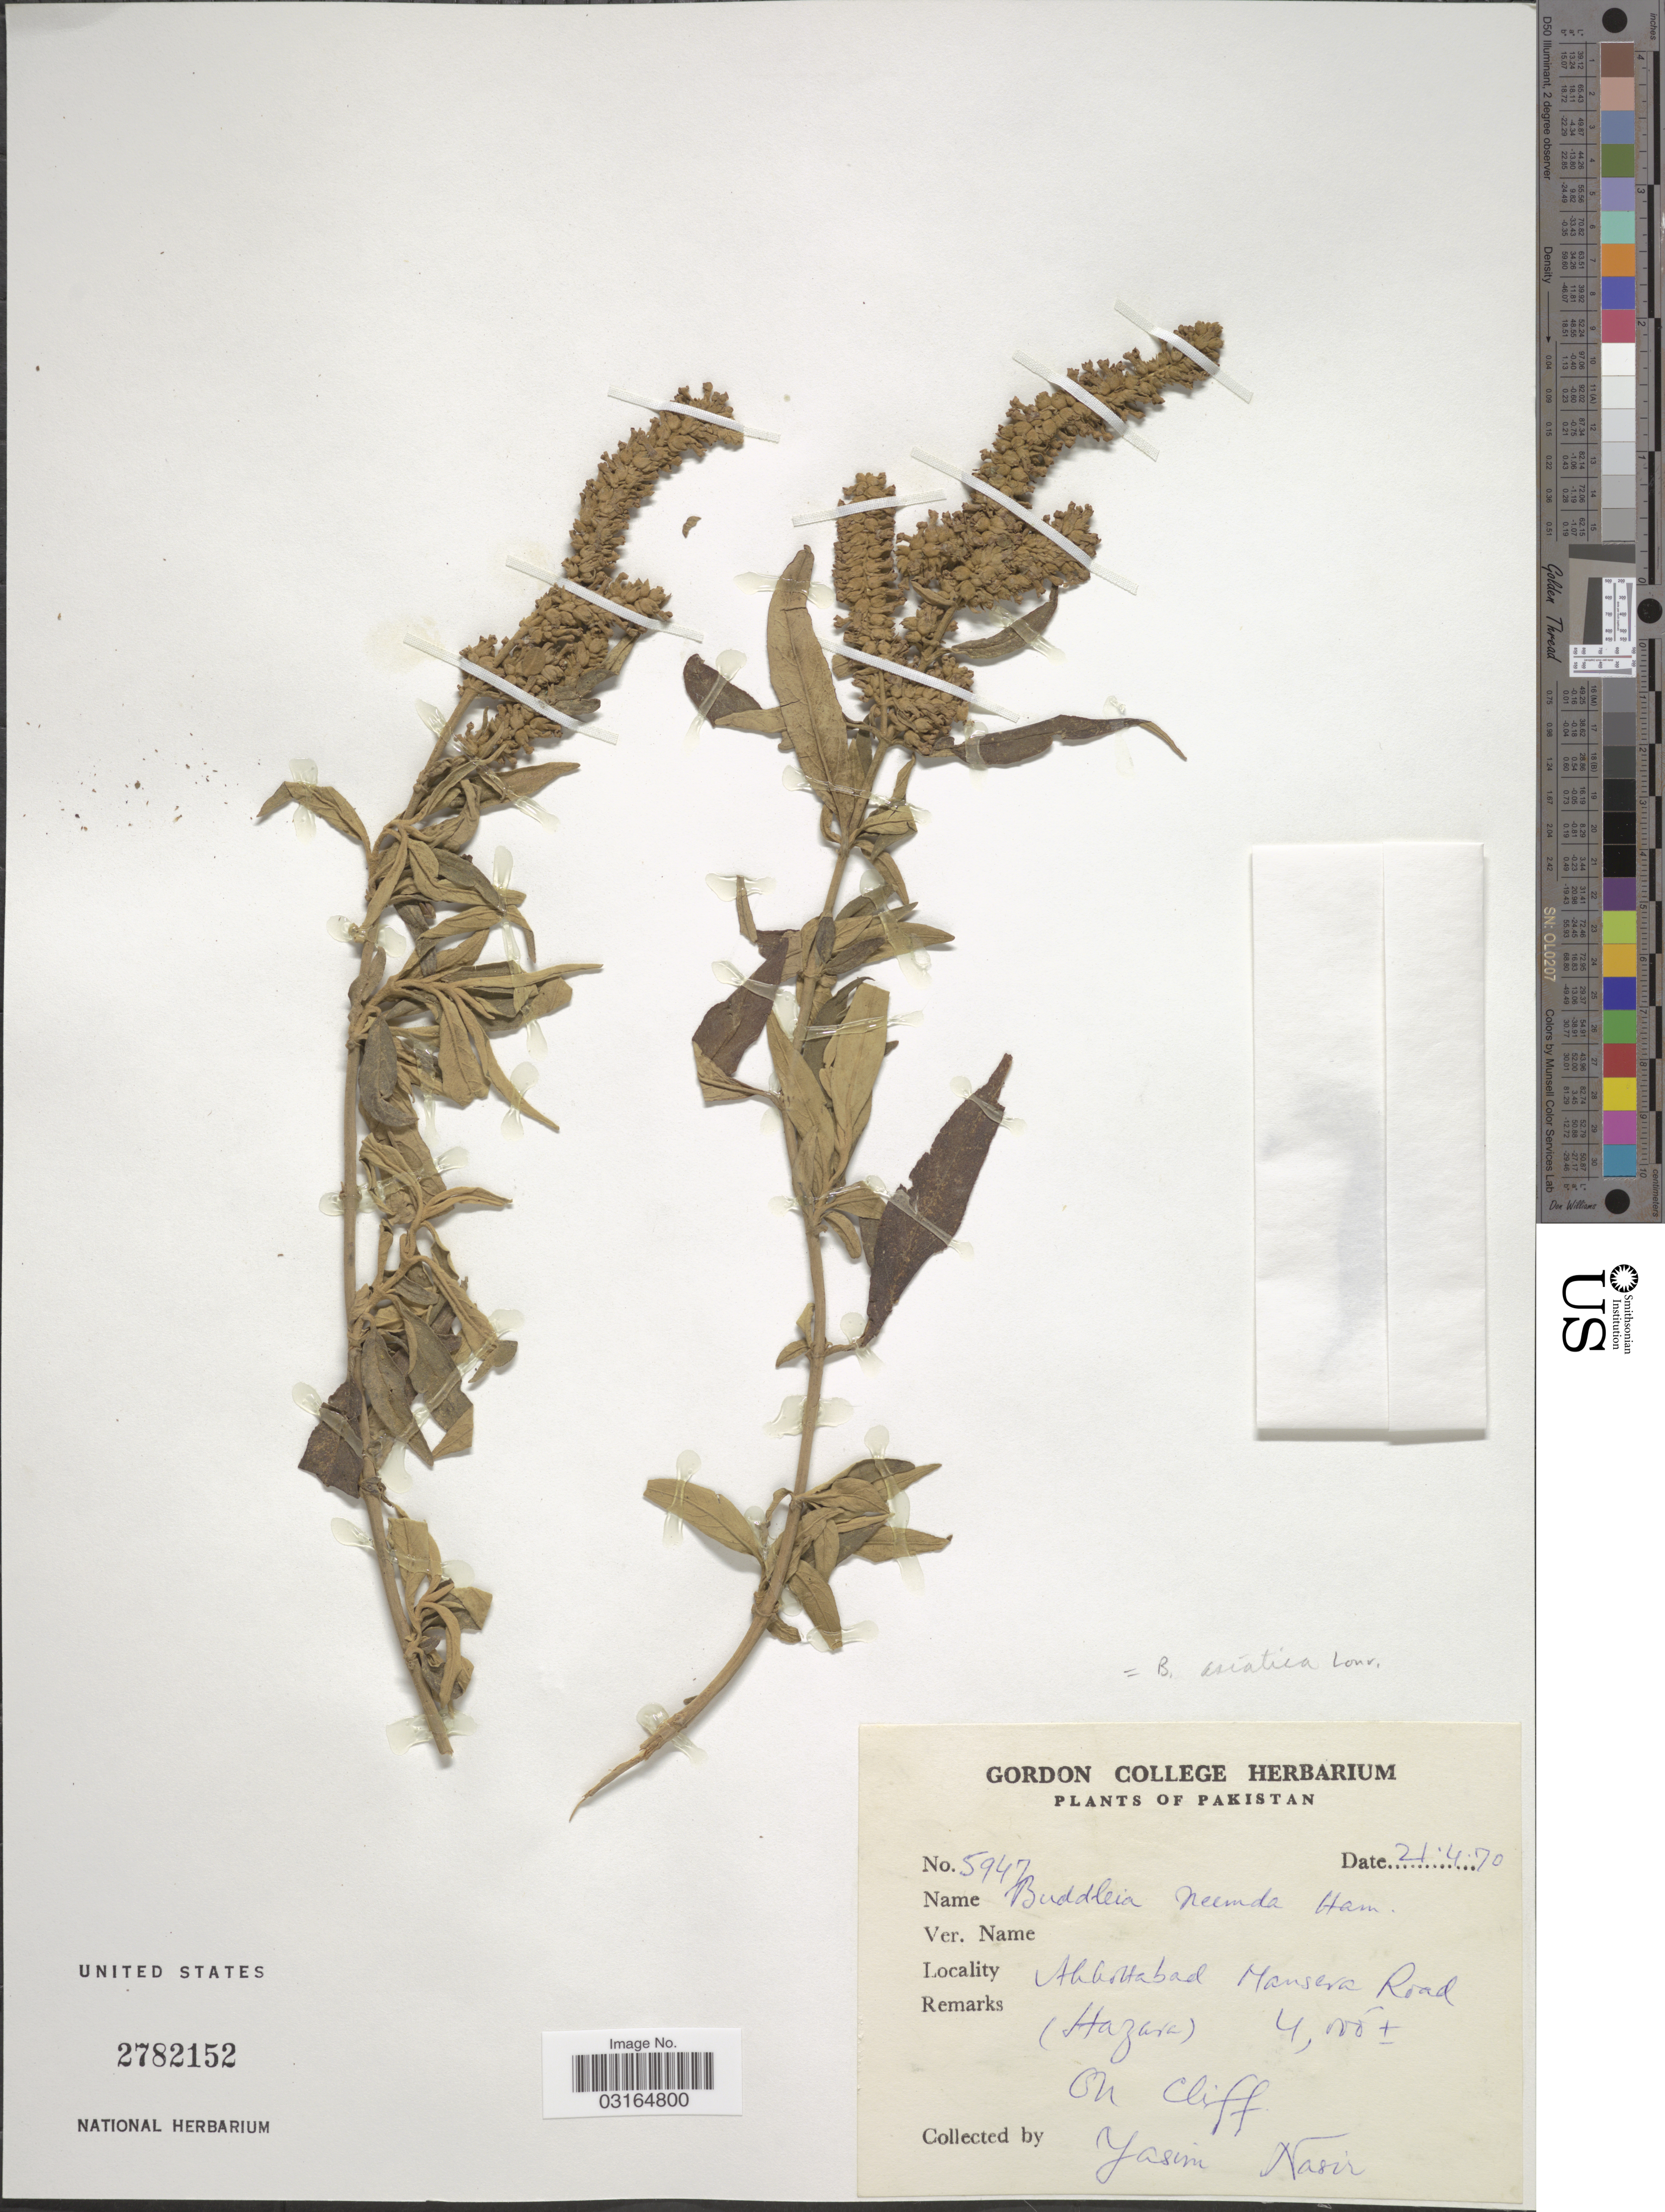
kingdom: Plantae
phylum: Tracheophyta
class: Magnoliopsida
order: Lamiales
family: Scrophulariaceae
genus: Buddleja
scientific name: Buddleja asiatica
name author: Lour.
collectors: Y. Nasir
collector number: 5947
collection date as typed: Transcribed d/m/y: 21/4/70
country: Pakistan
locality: Abbottabad, Mansera Road. (Hazare).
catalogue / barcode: US 2782152